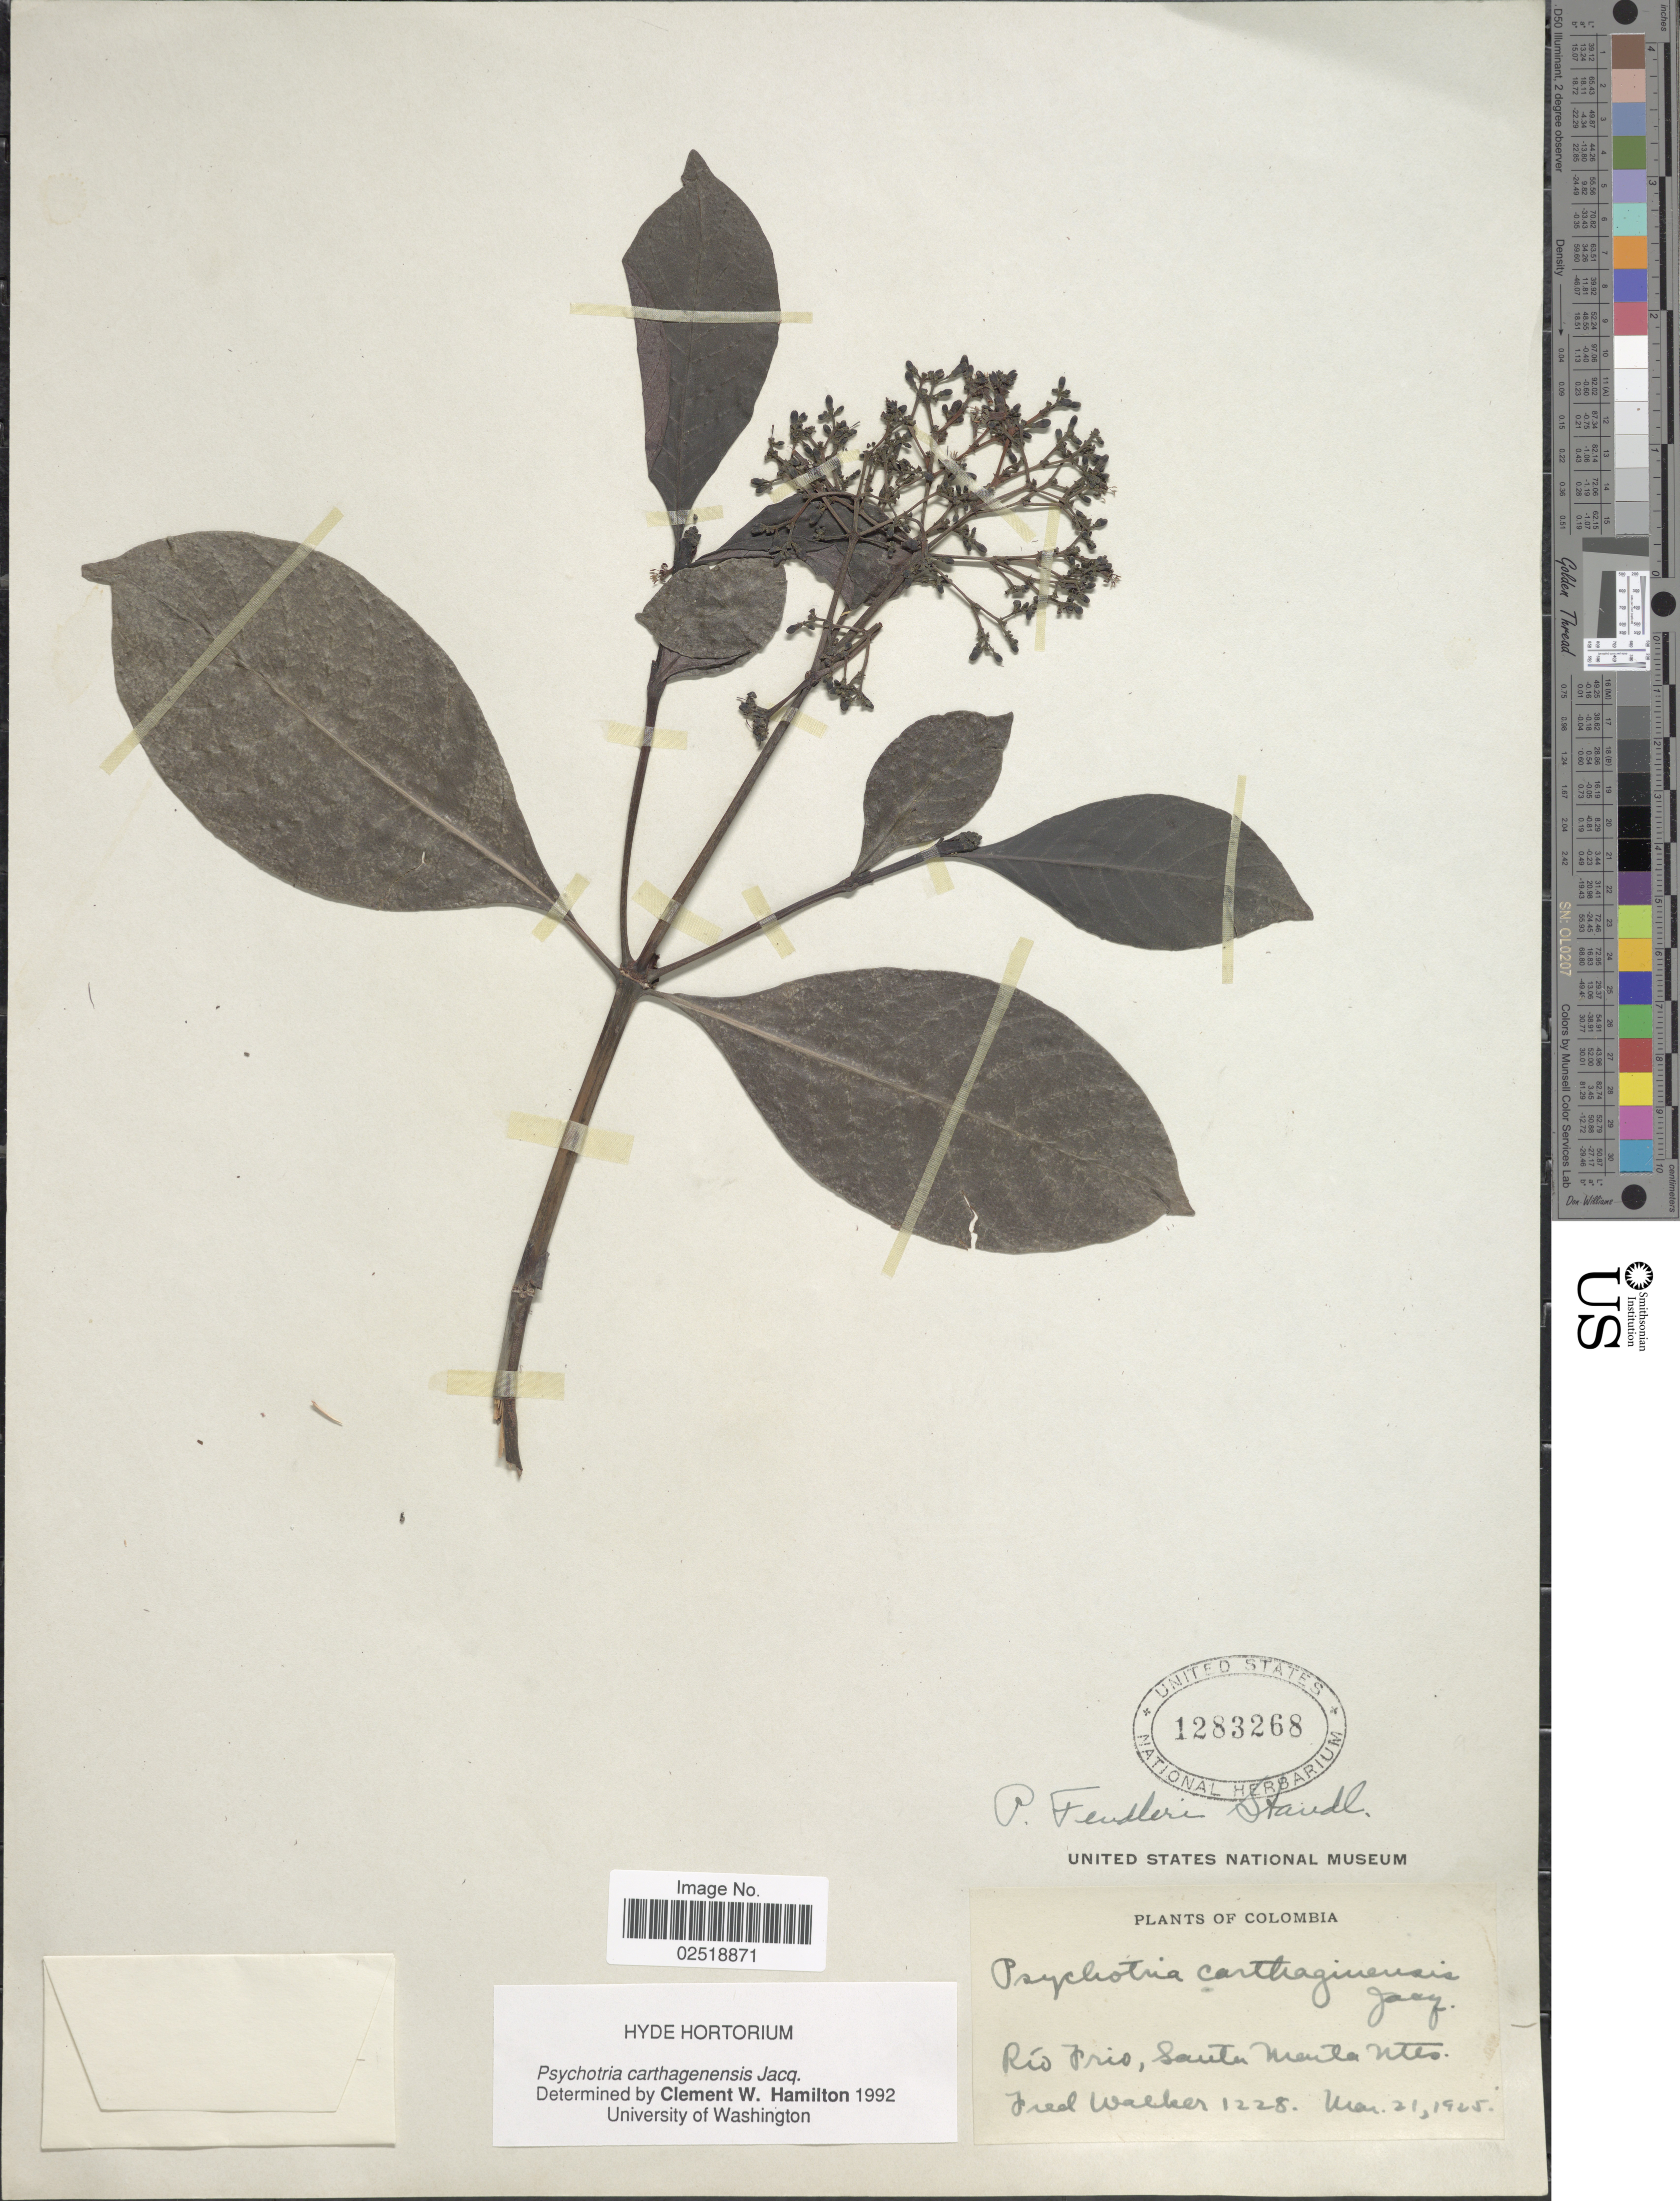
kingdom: Plantae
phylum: Tracheophyta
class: Magnoliopsida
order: Gentianales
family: Rubiaceae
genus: Psychotria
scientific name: Psychotria carthagenensis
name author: Jacq.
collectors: F. Walker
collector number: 1228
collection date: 1925-03-21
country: Colombia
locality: Río Frio, Santa Marta Mts.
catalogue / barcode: US 1283268